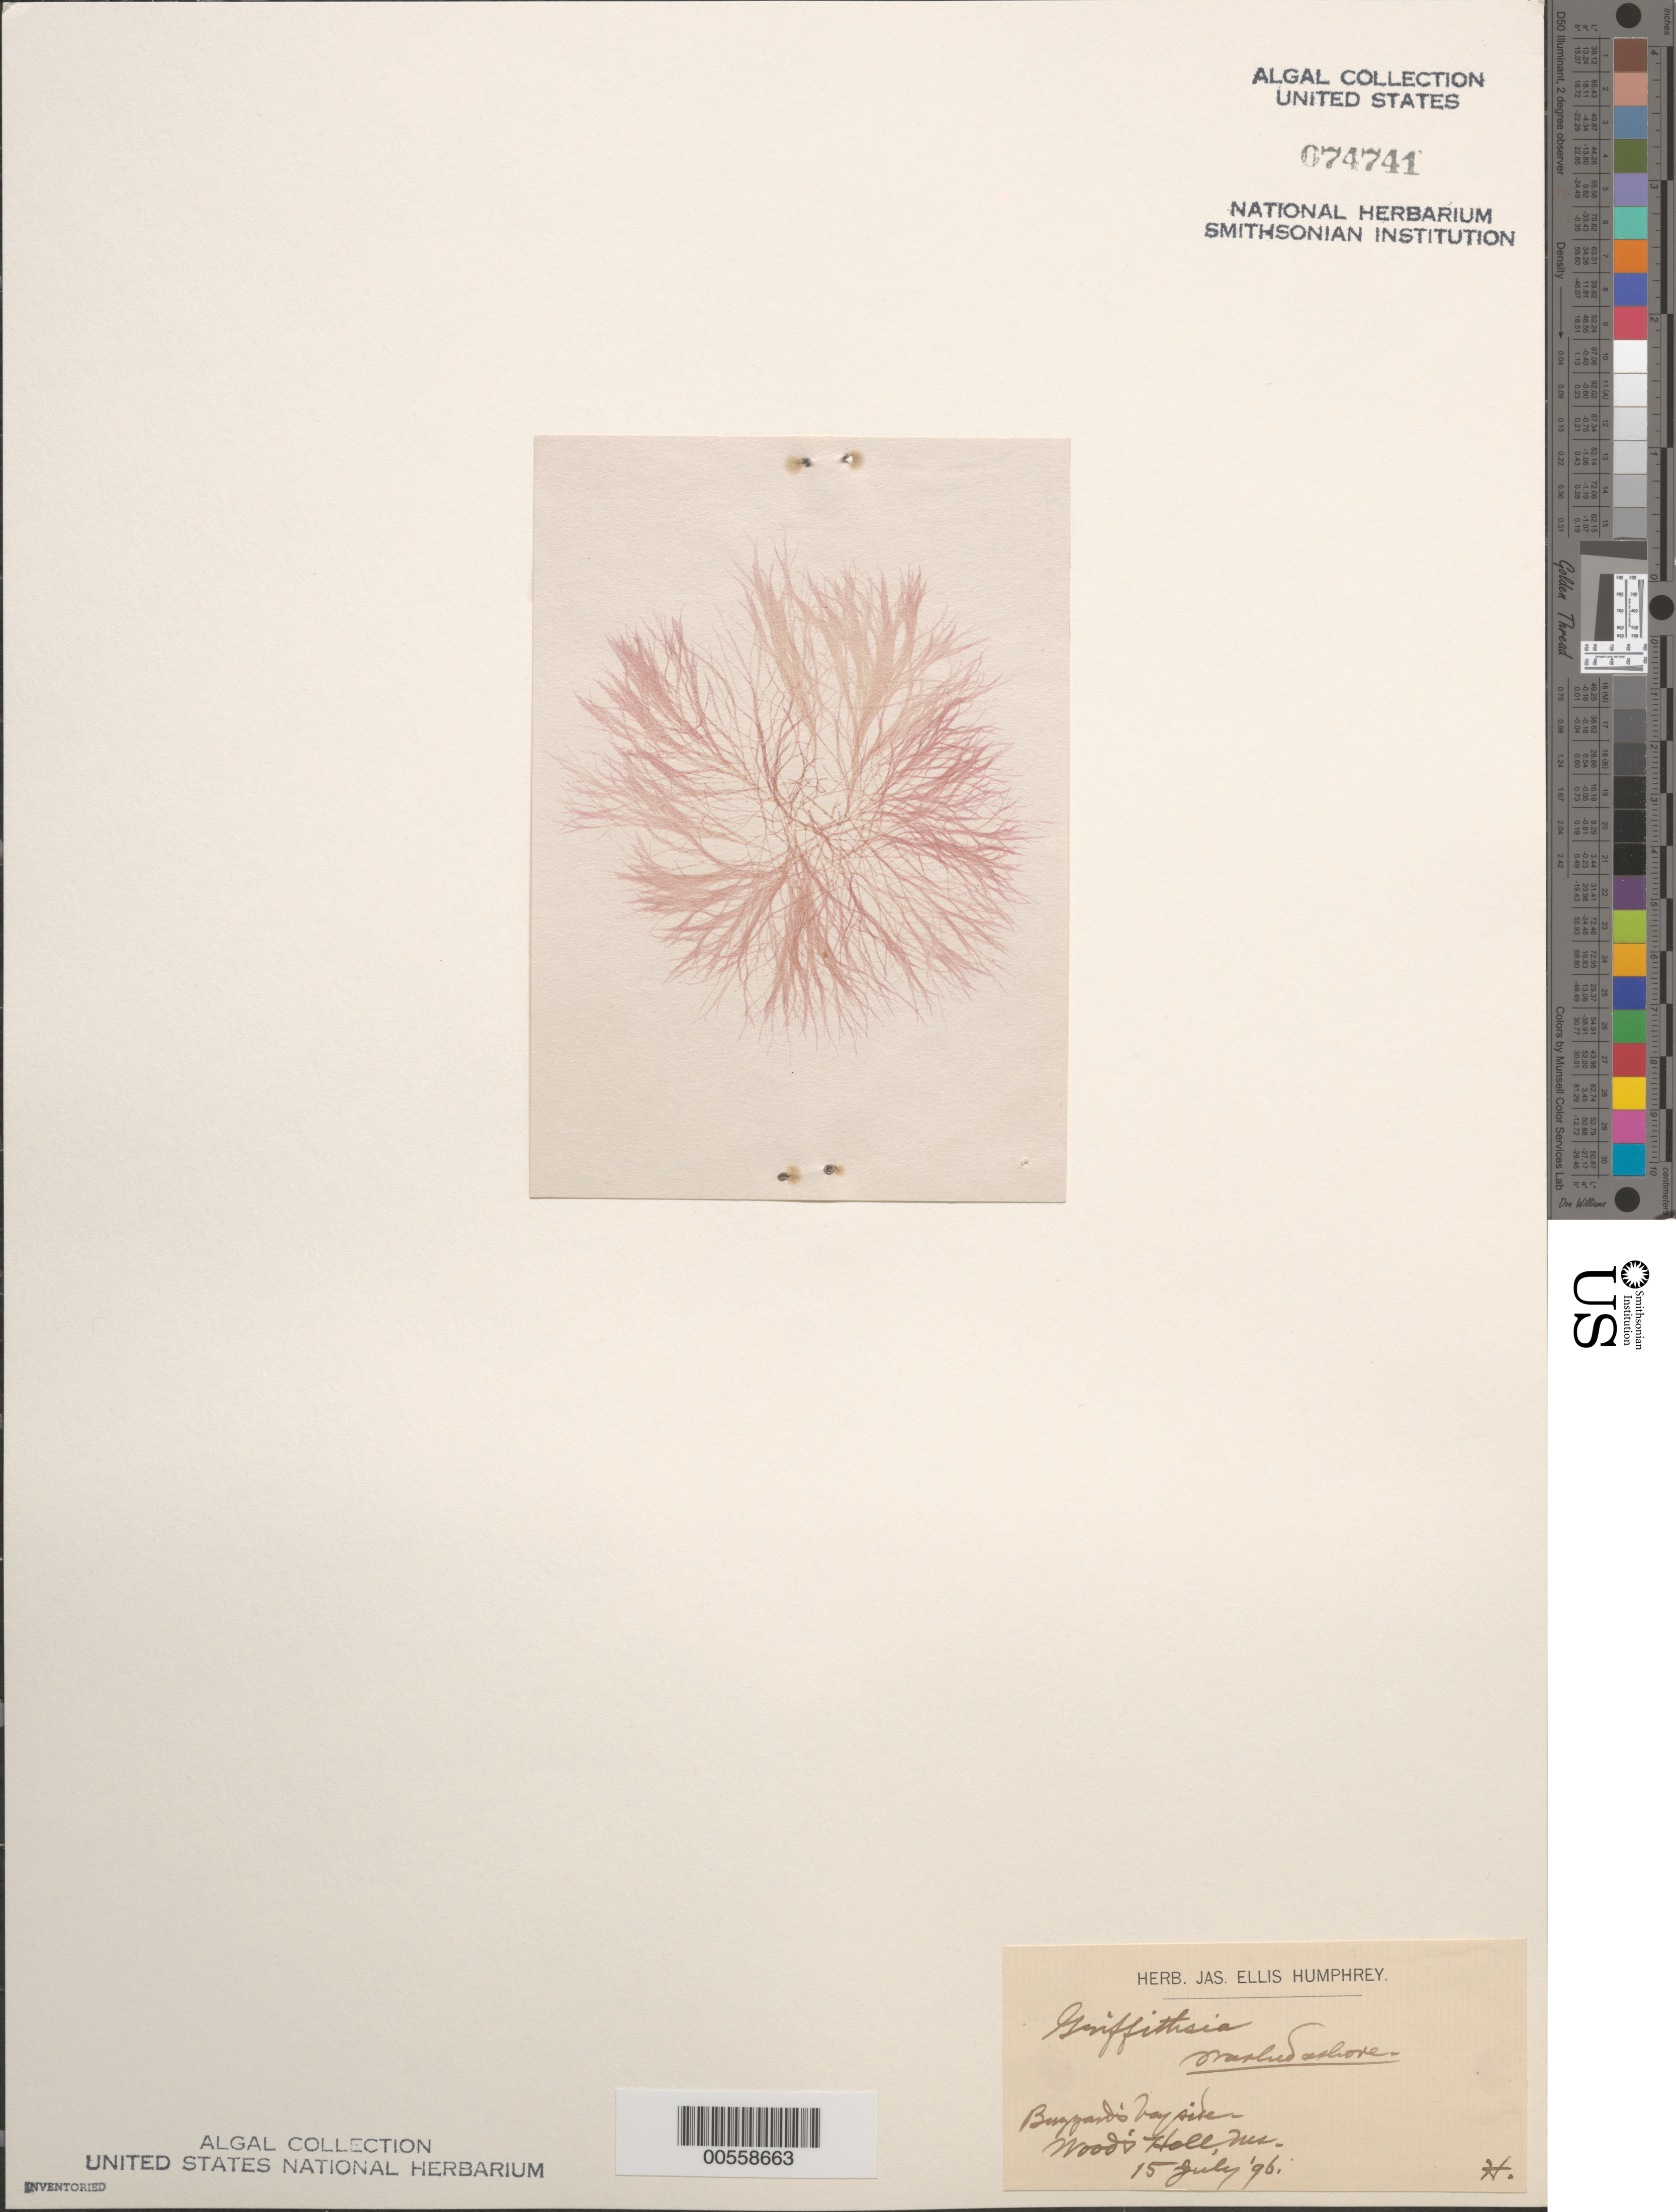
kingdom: Plantae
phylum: Rhodophyta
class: Florideophyceae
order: Ceramiales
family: Wrangeliaceae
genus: Griffithsia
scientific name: Griffithsia sp.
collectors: J. Humphrey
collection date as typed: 15 Jul 1896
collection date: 1896-07-15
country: United States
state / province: Massachusetts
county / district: Barnstable County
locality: Woods Hole (Wood's Holl), Buzzards Bay side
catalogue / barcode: US 74741